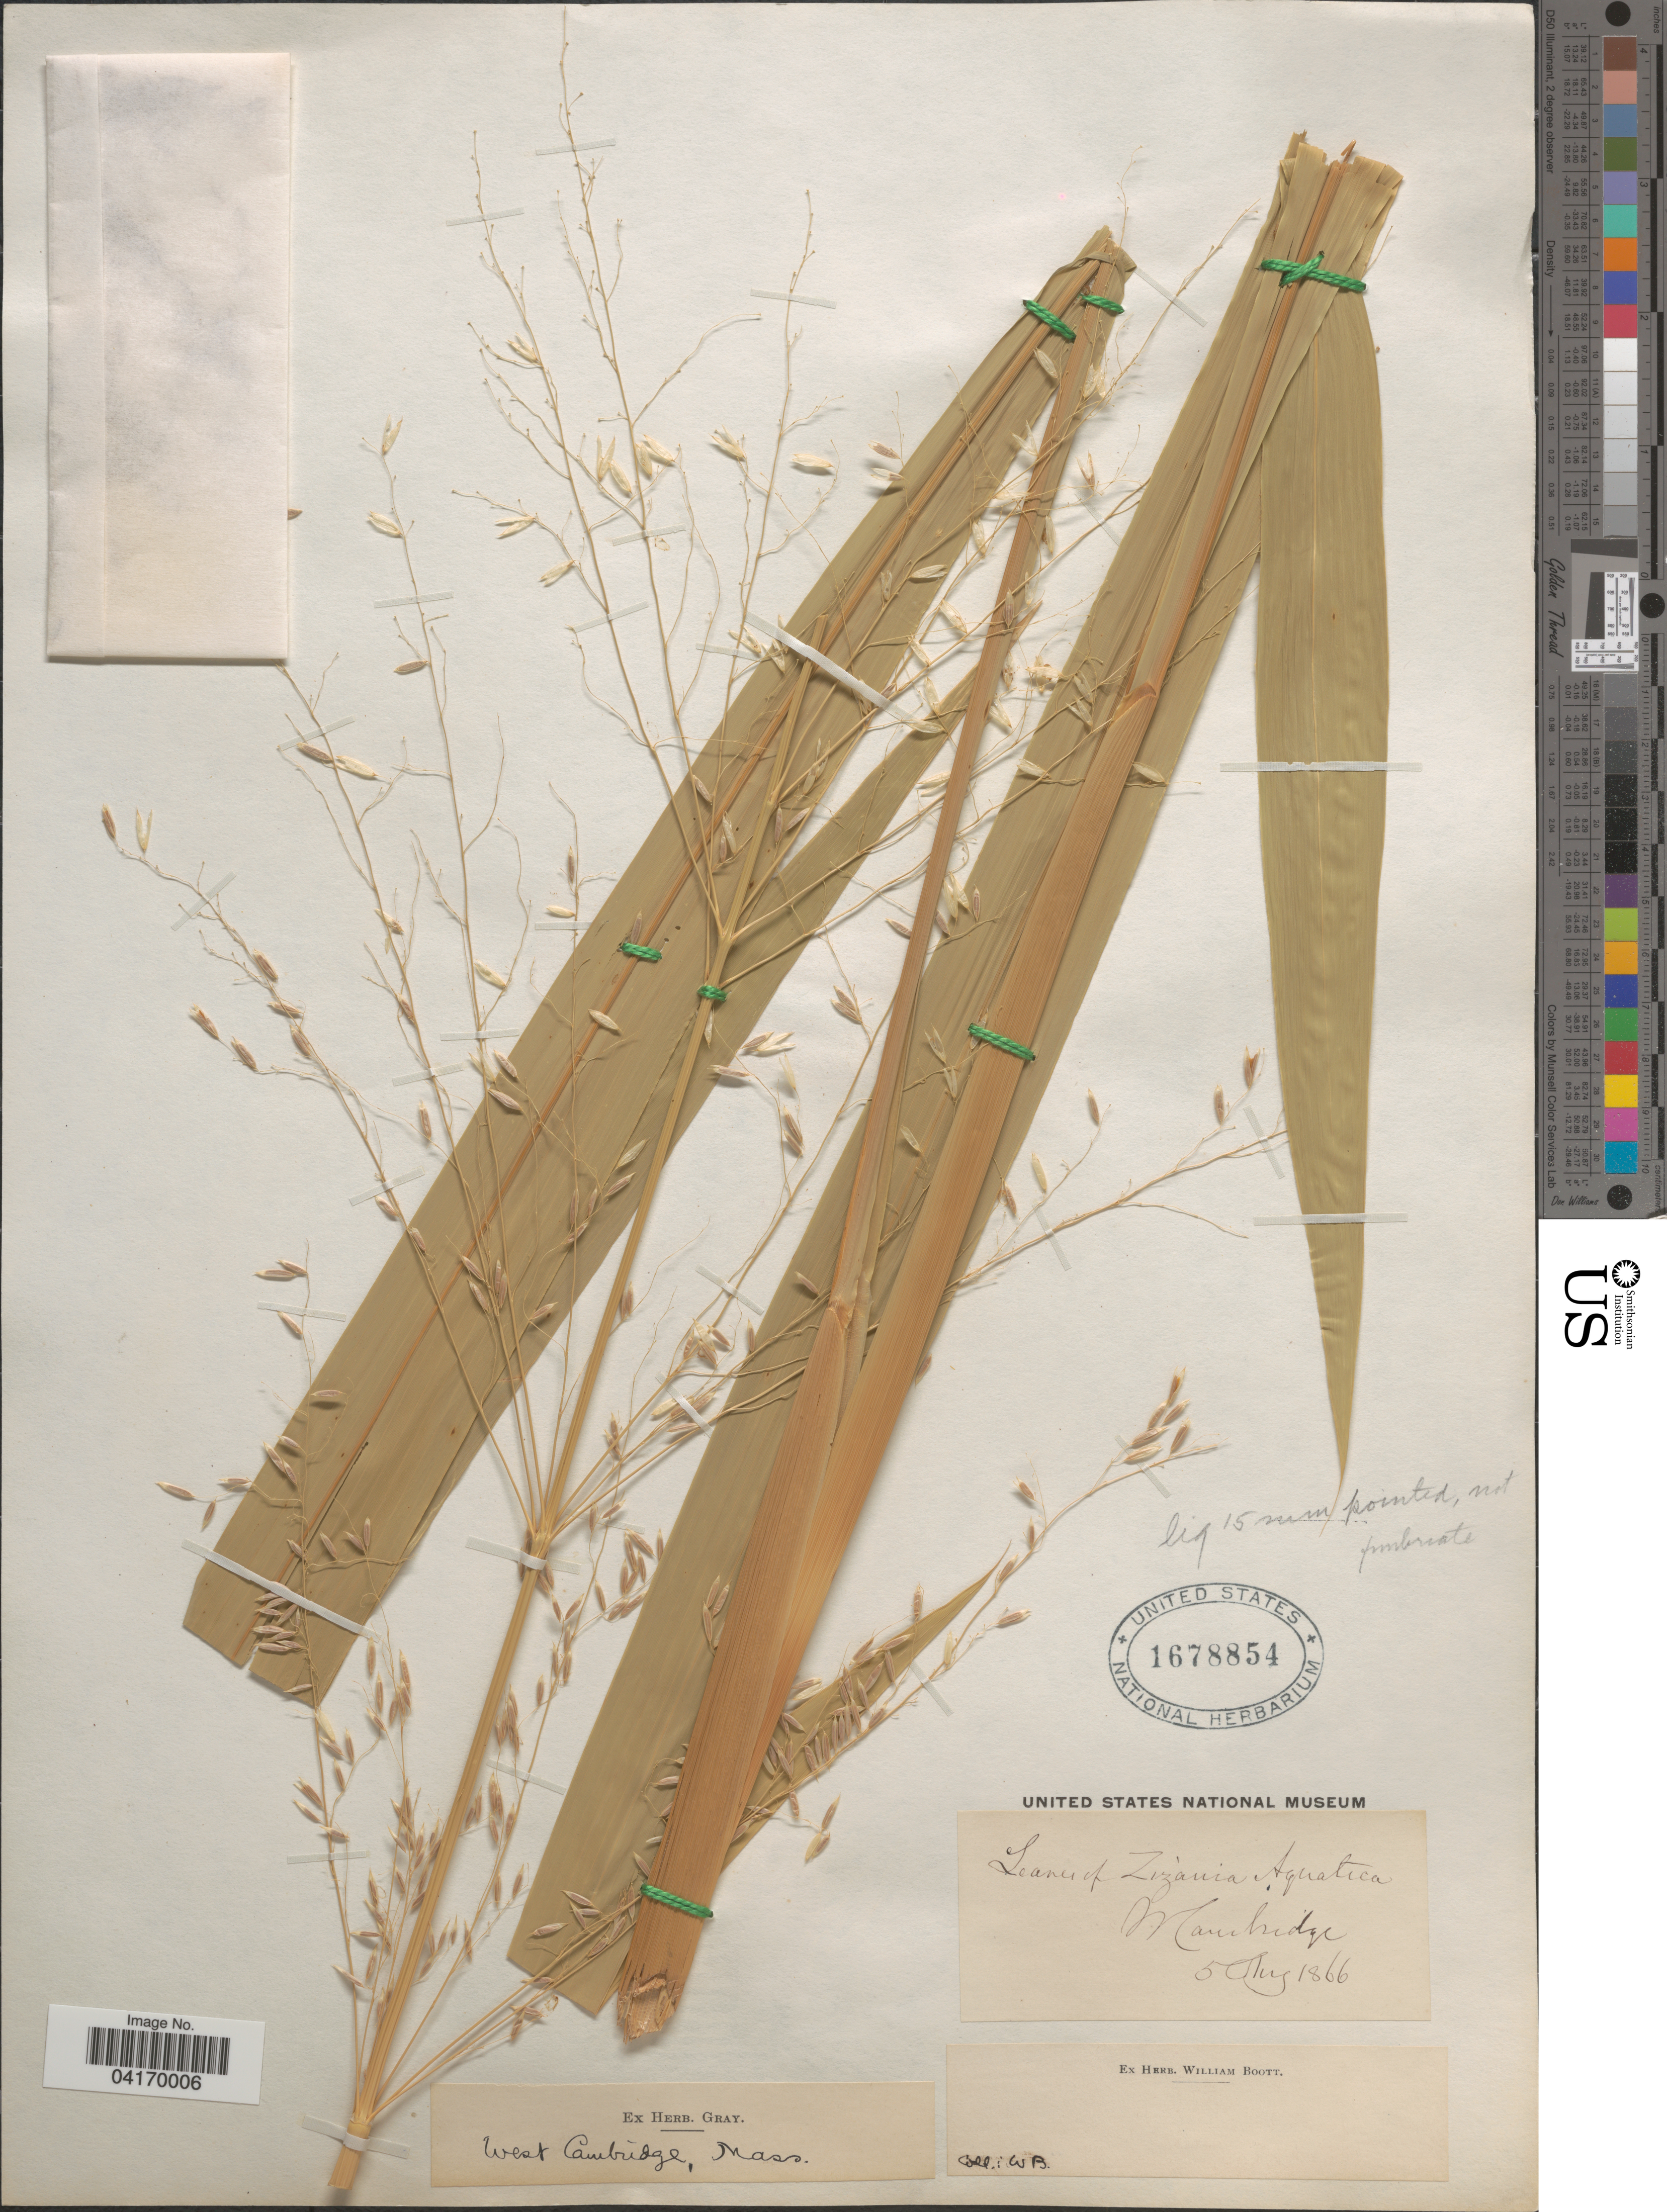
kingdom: Plantae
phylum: Tracheophyta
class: Liliopsida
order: Poales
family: Poaceae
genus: Zizania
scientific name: Zizania aquatica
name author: L.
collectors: W. Boott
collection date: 1866-07-05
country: United States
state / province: Massachusetts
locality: West Cambridge.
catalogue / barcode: US 1678854